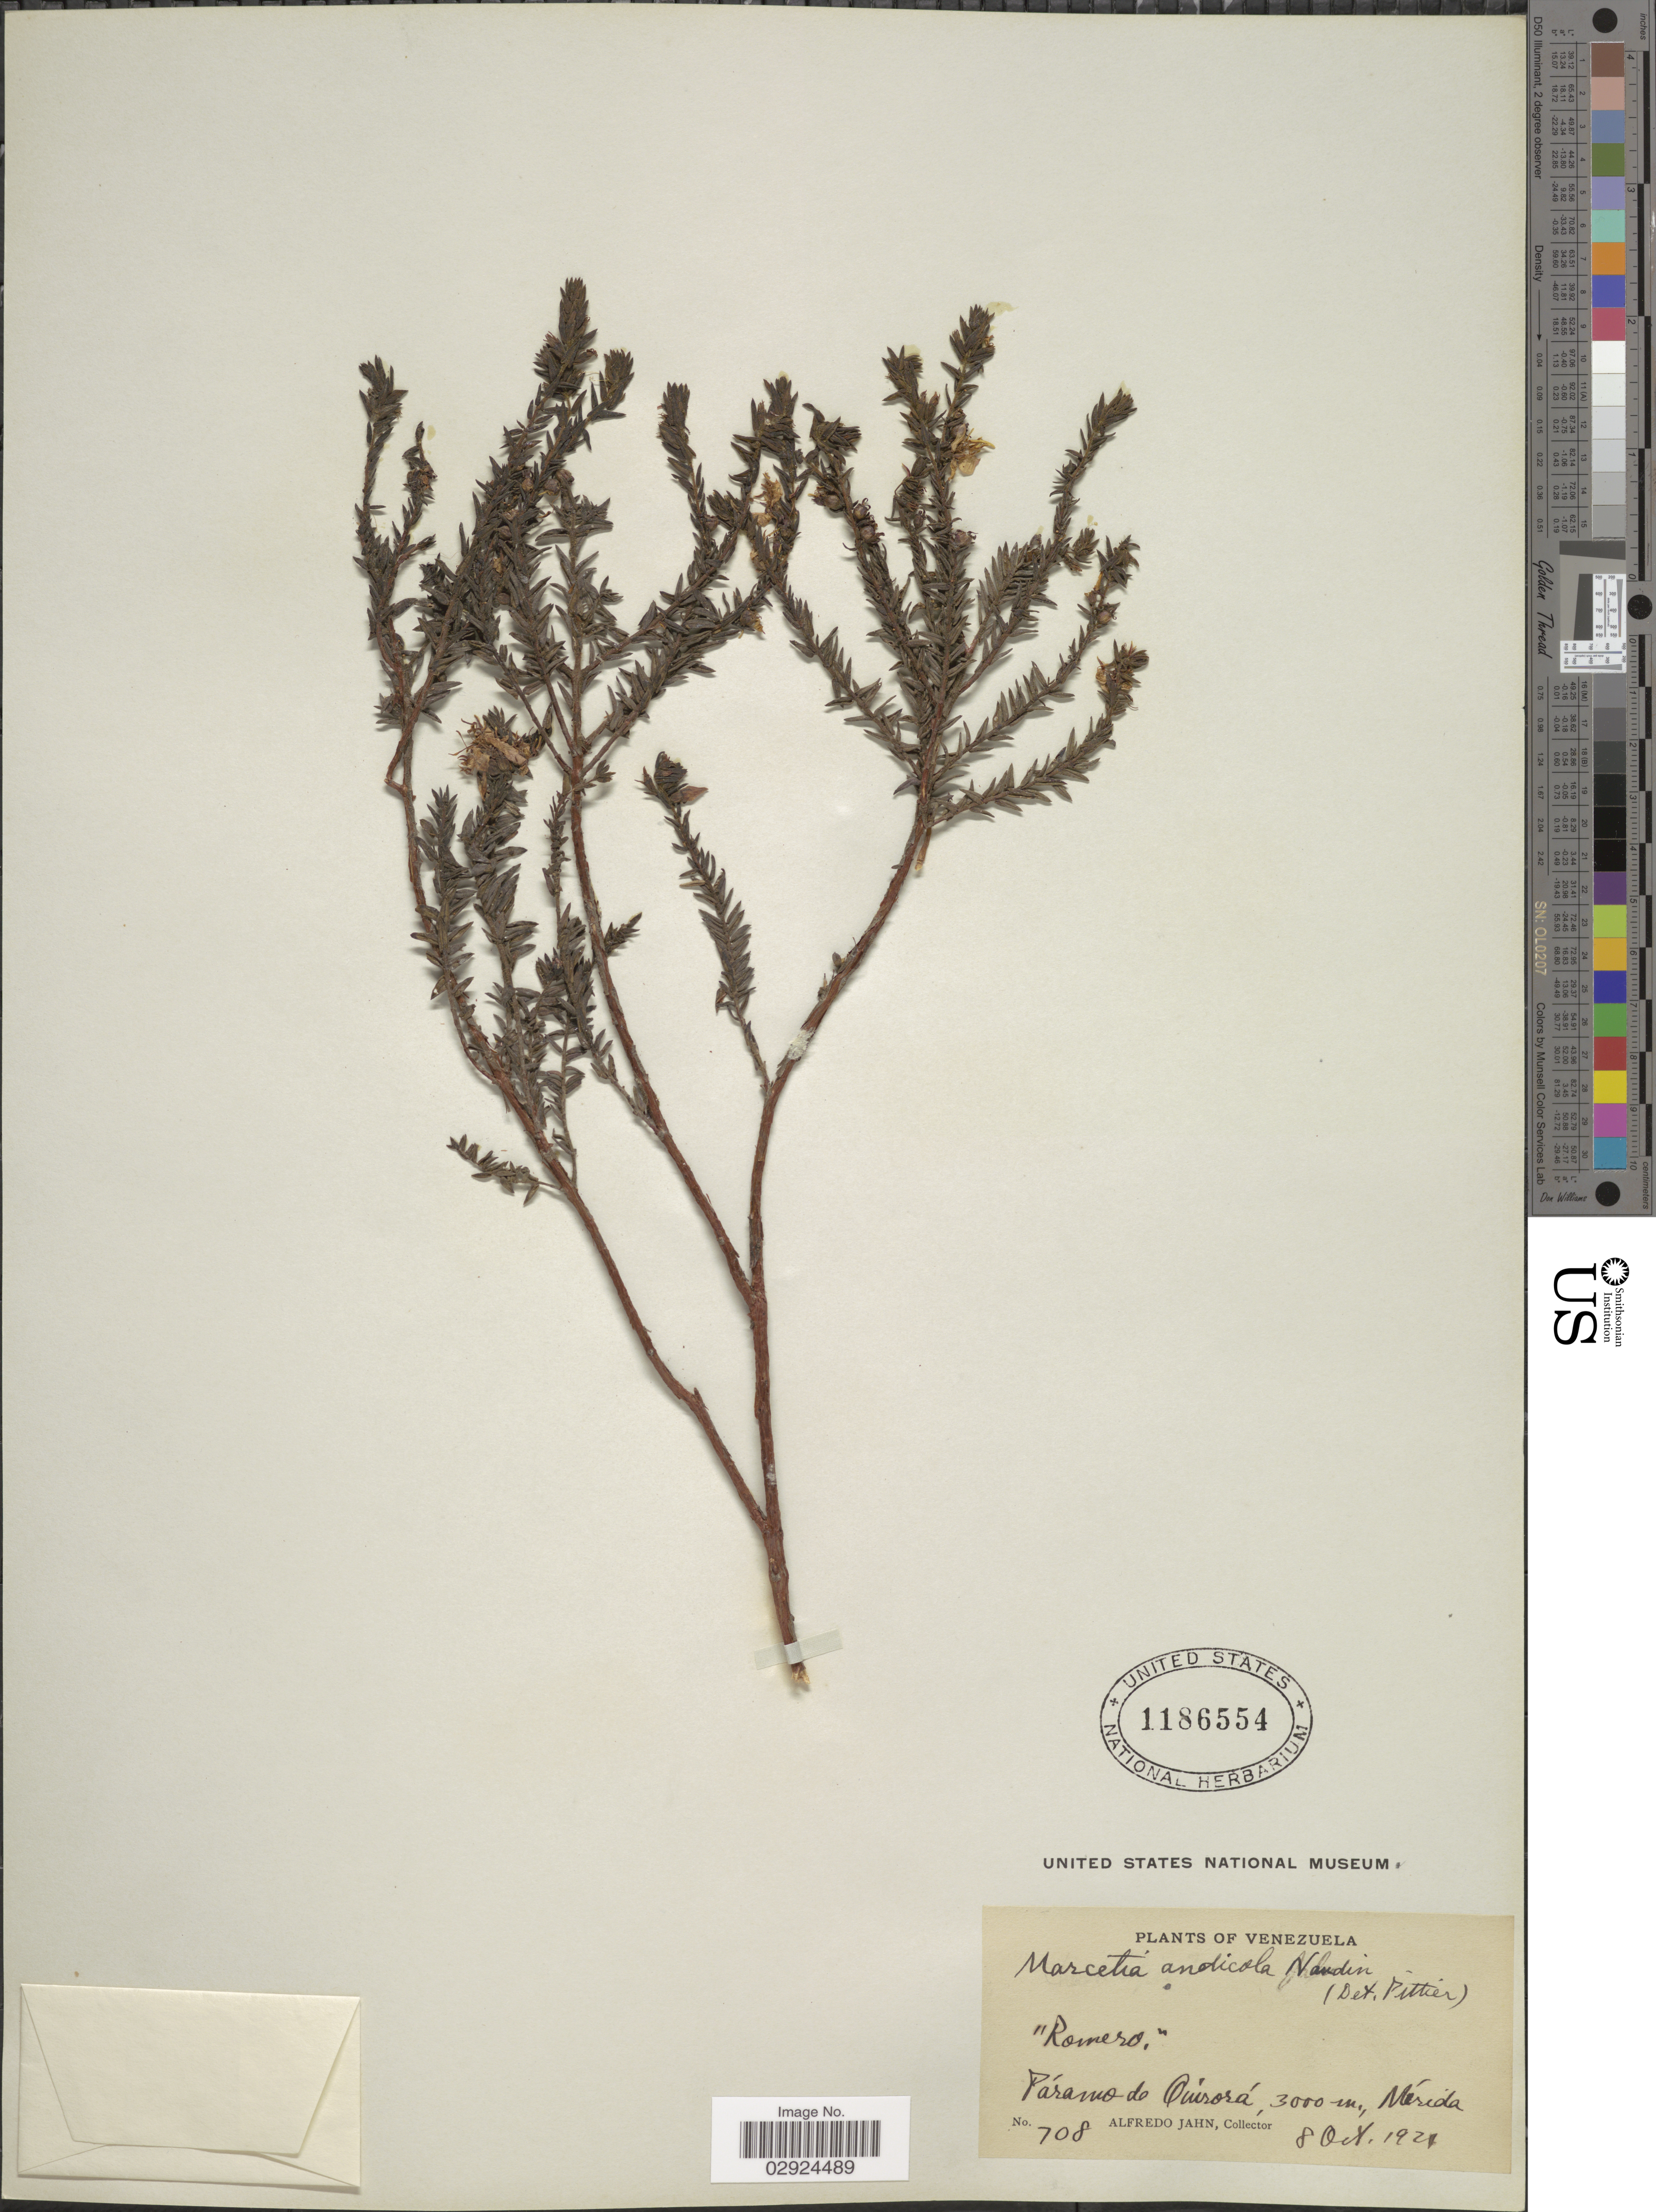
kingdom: Plantae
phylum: Tracheophyta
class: Magnoliopsida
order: Myrtales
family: Melastomataceae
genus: Marcetia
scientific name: Marcetia taxifolia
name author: (A. St.-Hil.) DC.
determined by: Nunes da Silva, Diego, (RB), Jardim Botanico do Rio de Janeiro - Herbario (BRAZIL)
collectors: A. Jahn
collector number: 708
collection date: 1921-10-08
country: Venezuela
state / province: Mérida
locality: Páramo de Quirorá, Mérida.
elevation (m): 3000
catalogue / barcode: US 1186554